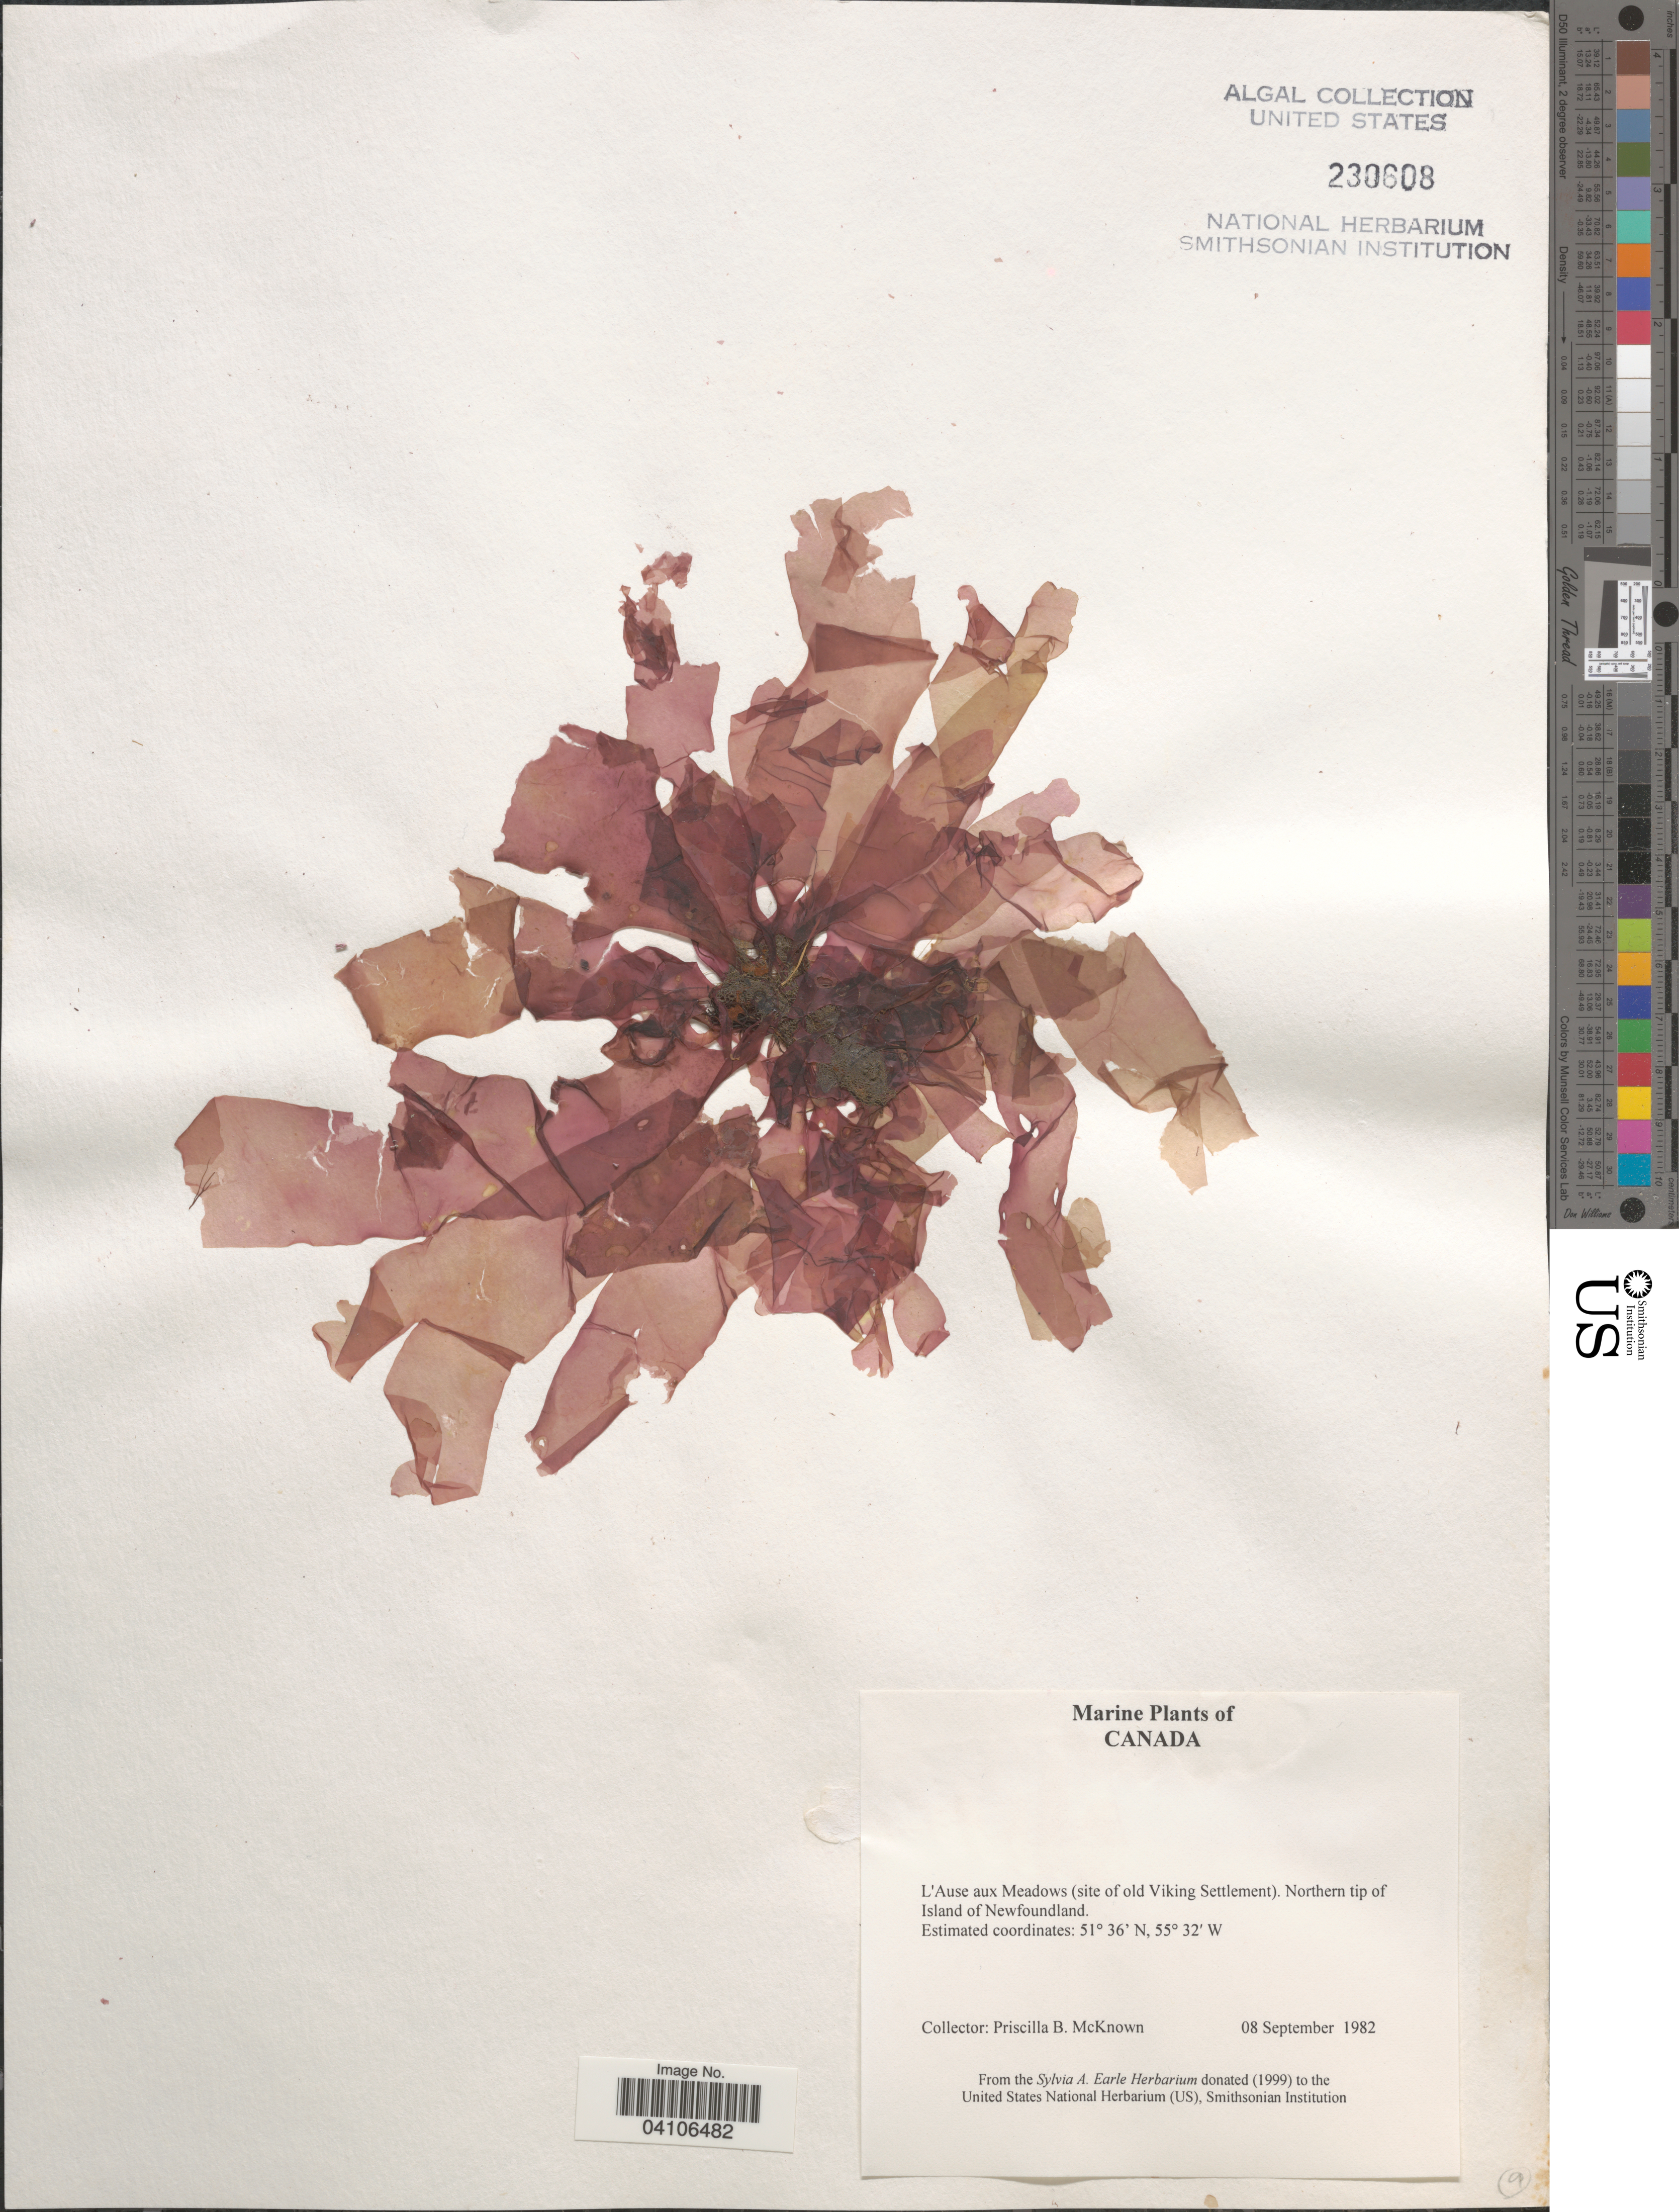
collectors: P. McKnown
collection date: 1982-09-08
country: Canada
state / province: Newfoundland and Labrador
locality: L'Ause aux Meadows (site of old Viking Settlement). Northern tip of Island of Newfoundland.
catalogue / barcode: US 230608